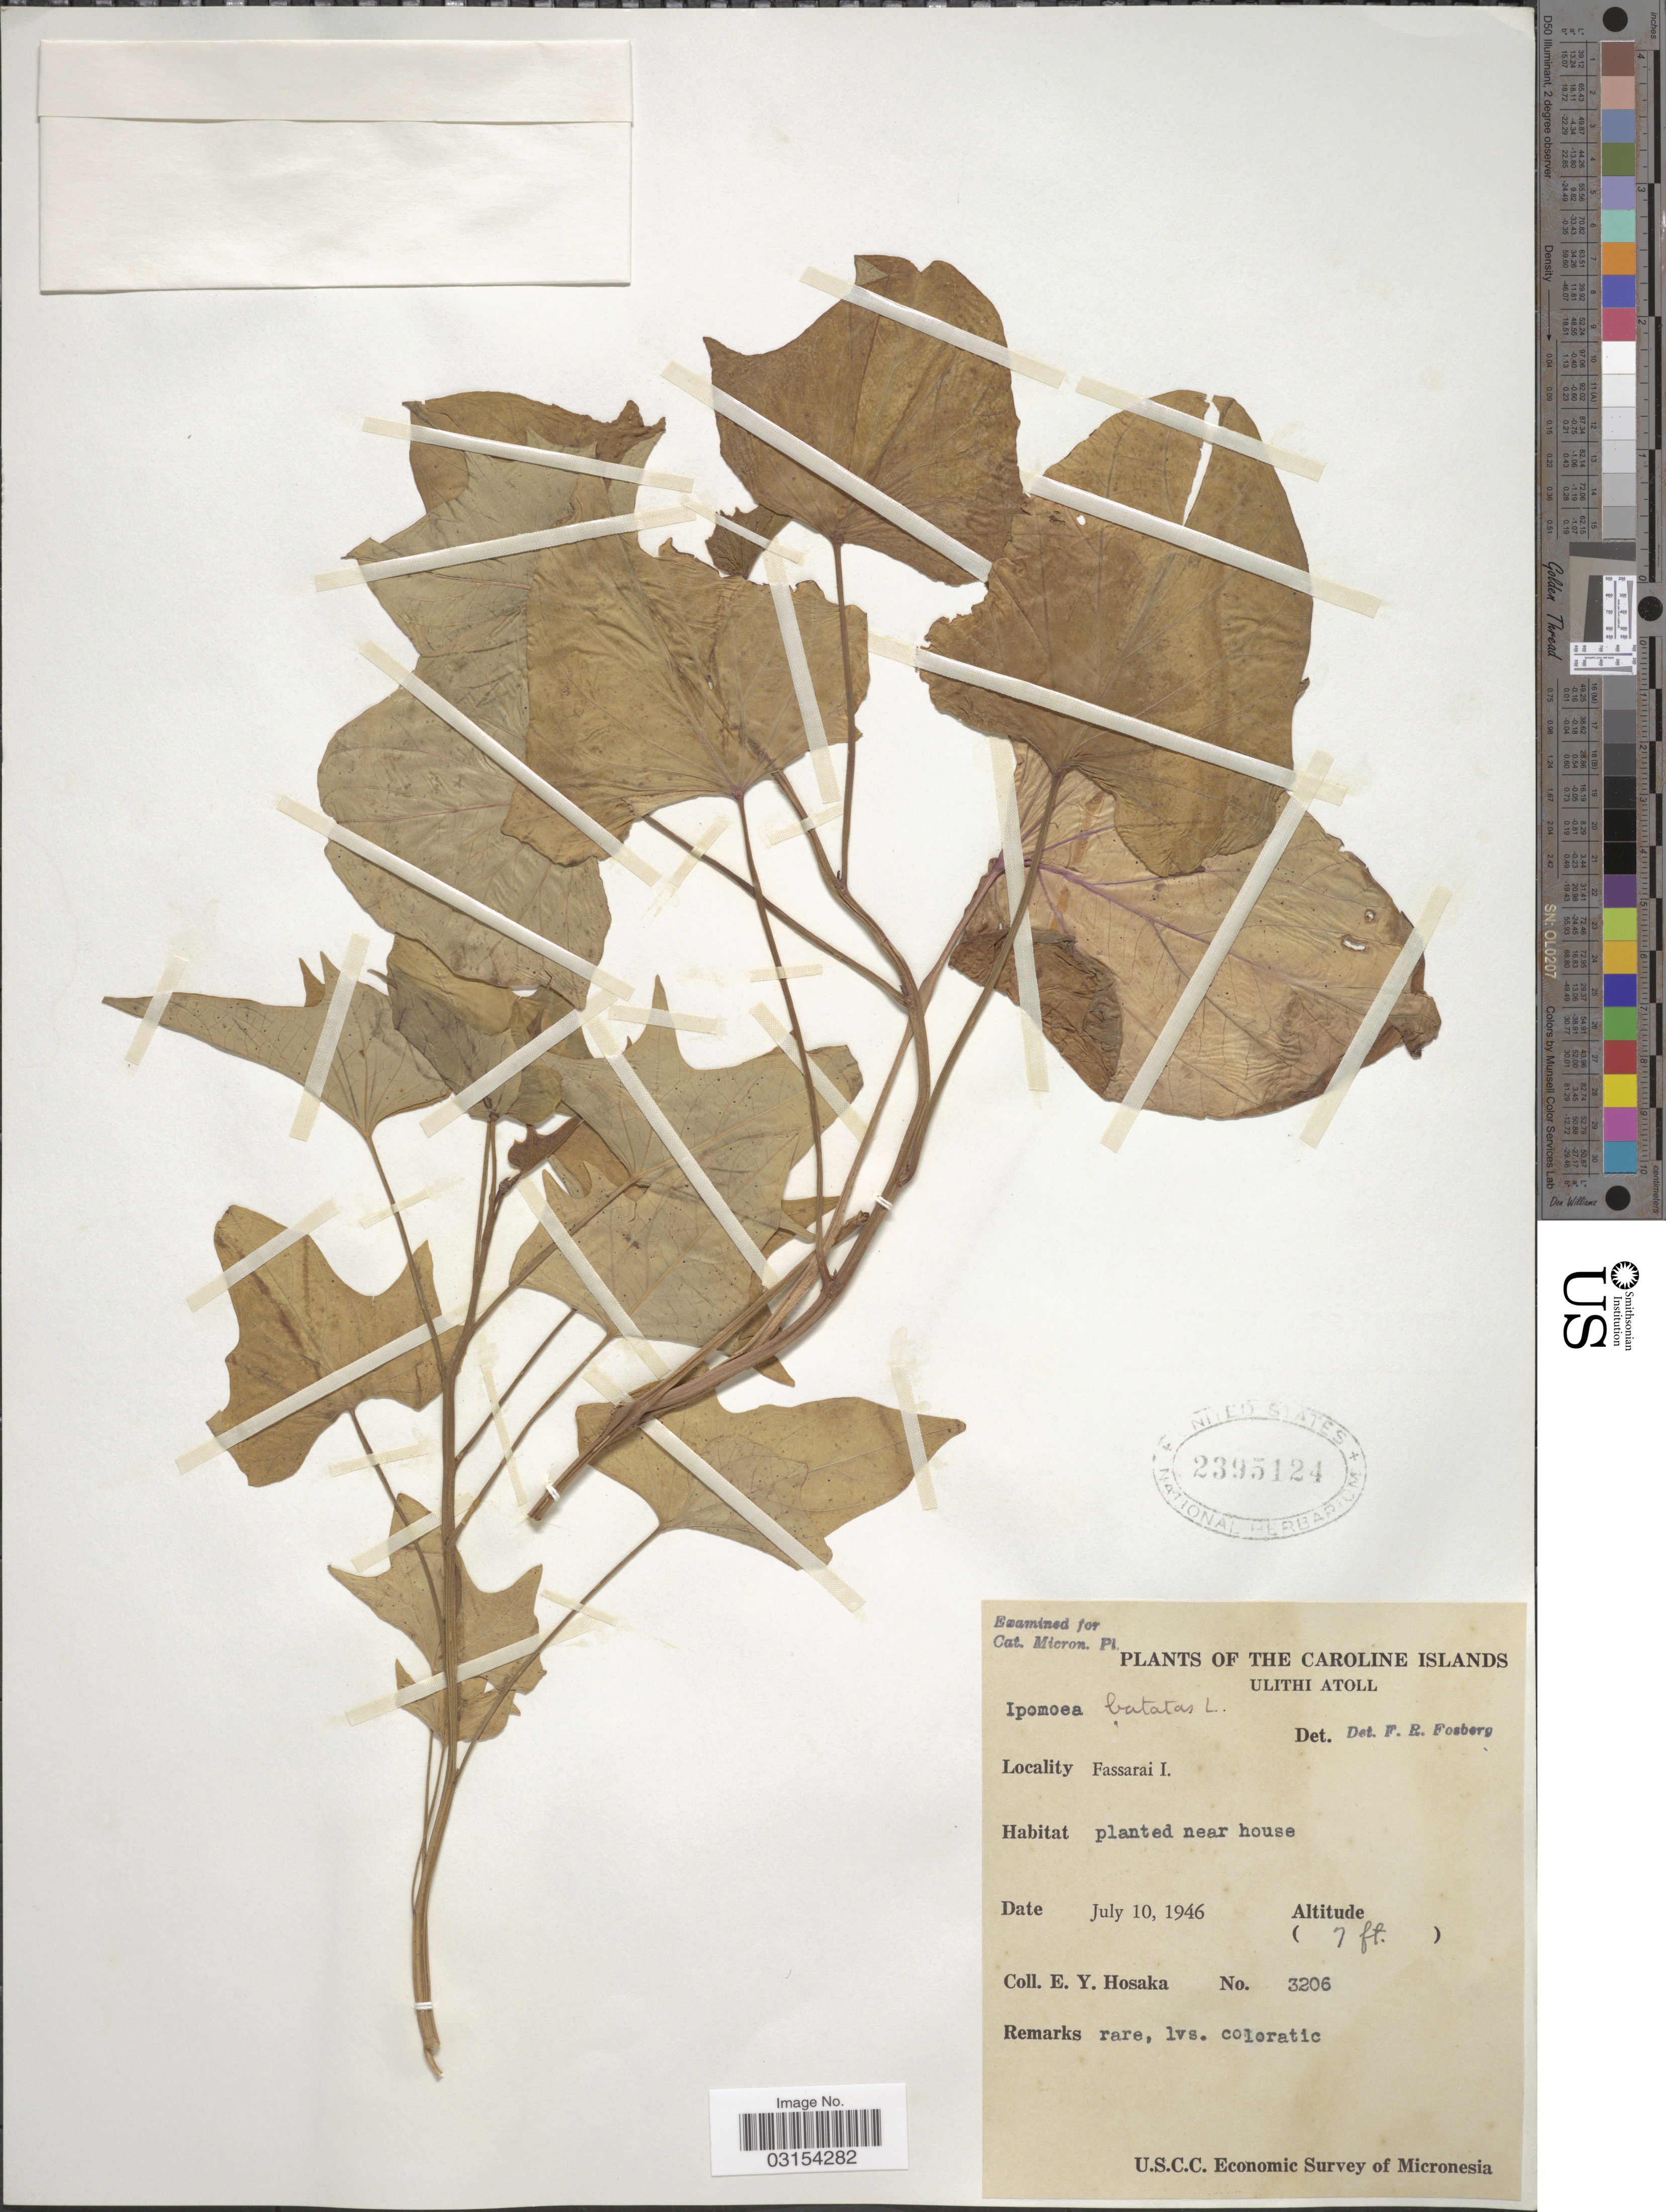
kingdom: Plantae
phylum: Tracheophyta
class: Magnoliopsida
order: Solanales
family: Convolvulaceae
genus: Ipomoea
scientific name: Ipomoea batatas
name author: (L.) Lam.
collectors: E. Y. Hosaka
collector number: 3206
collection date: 1946-07-10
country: Micronesia, Federated States of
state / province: Yap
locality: The Caroline Islands. Ulithi Atoll. Fassarai I.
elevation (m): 2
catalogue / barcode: US 2395124